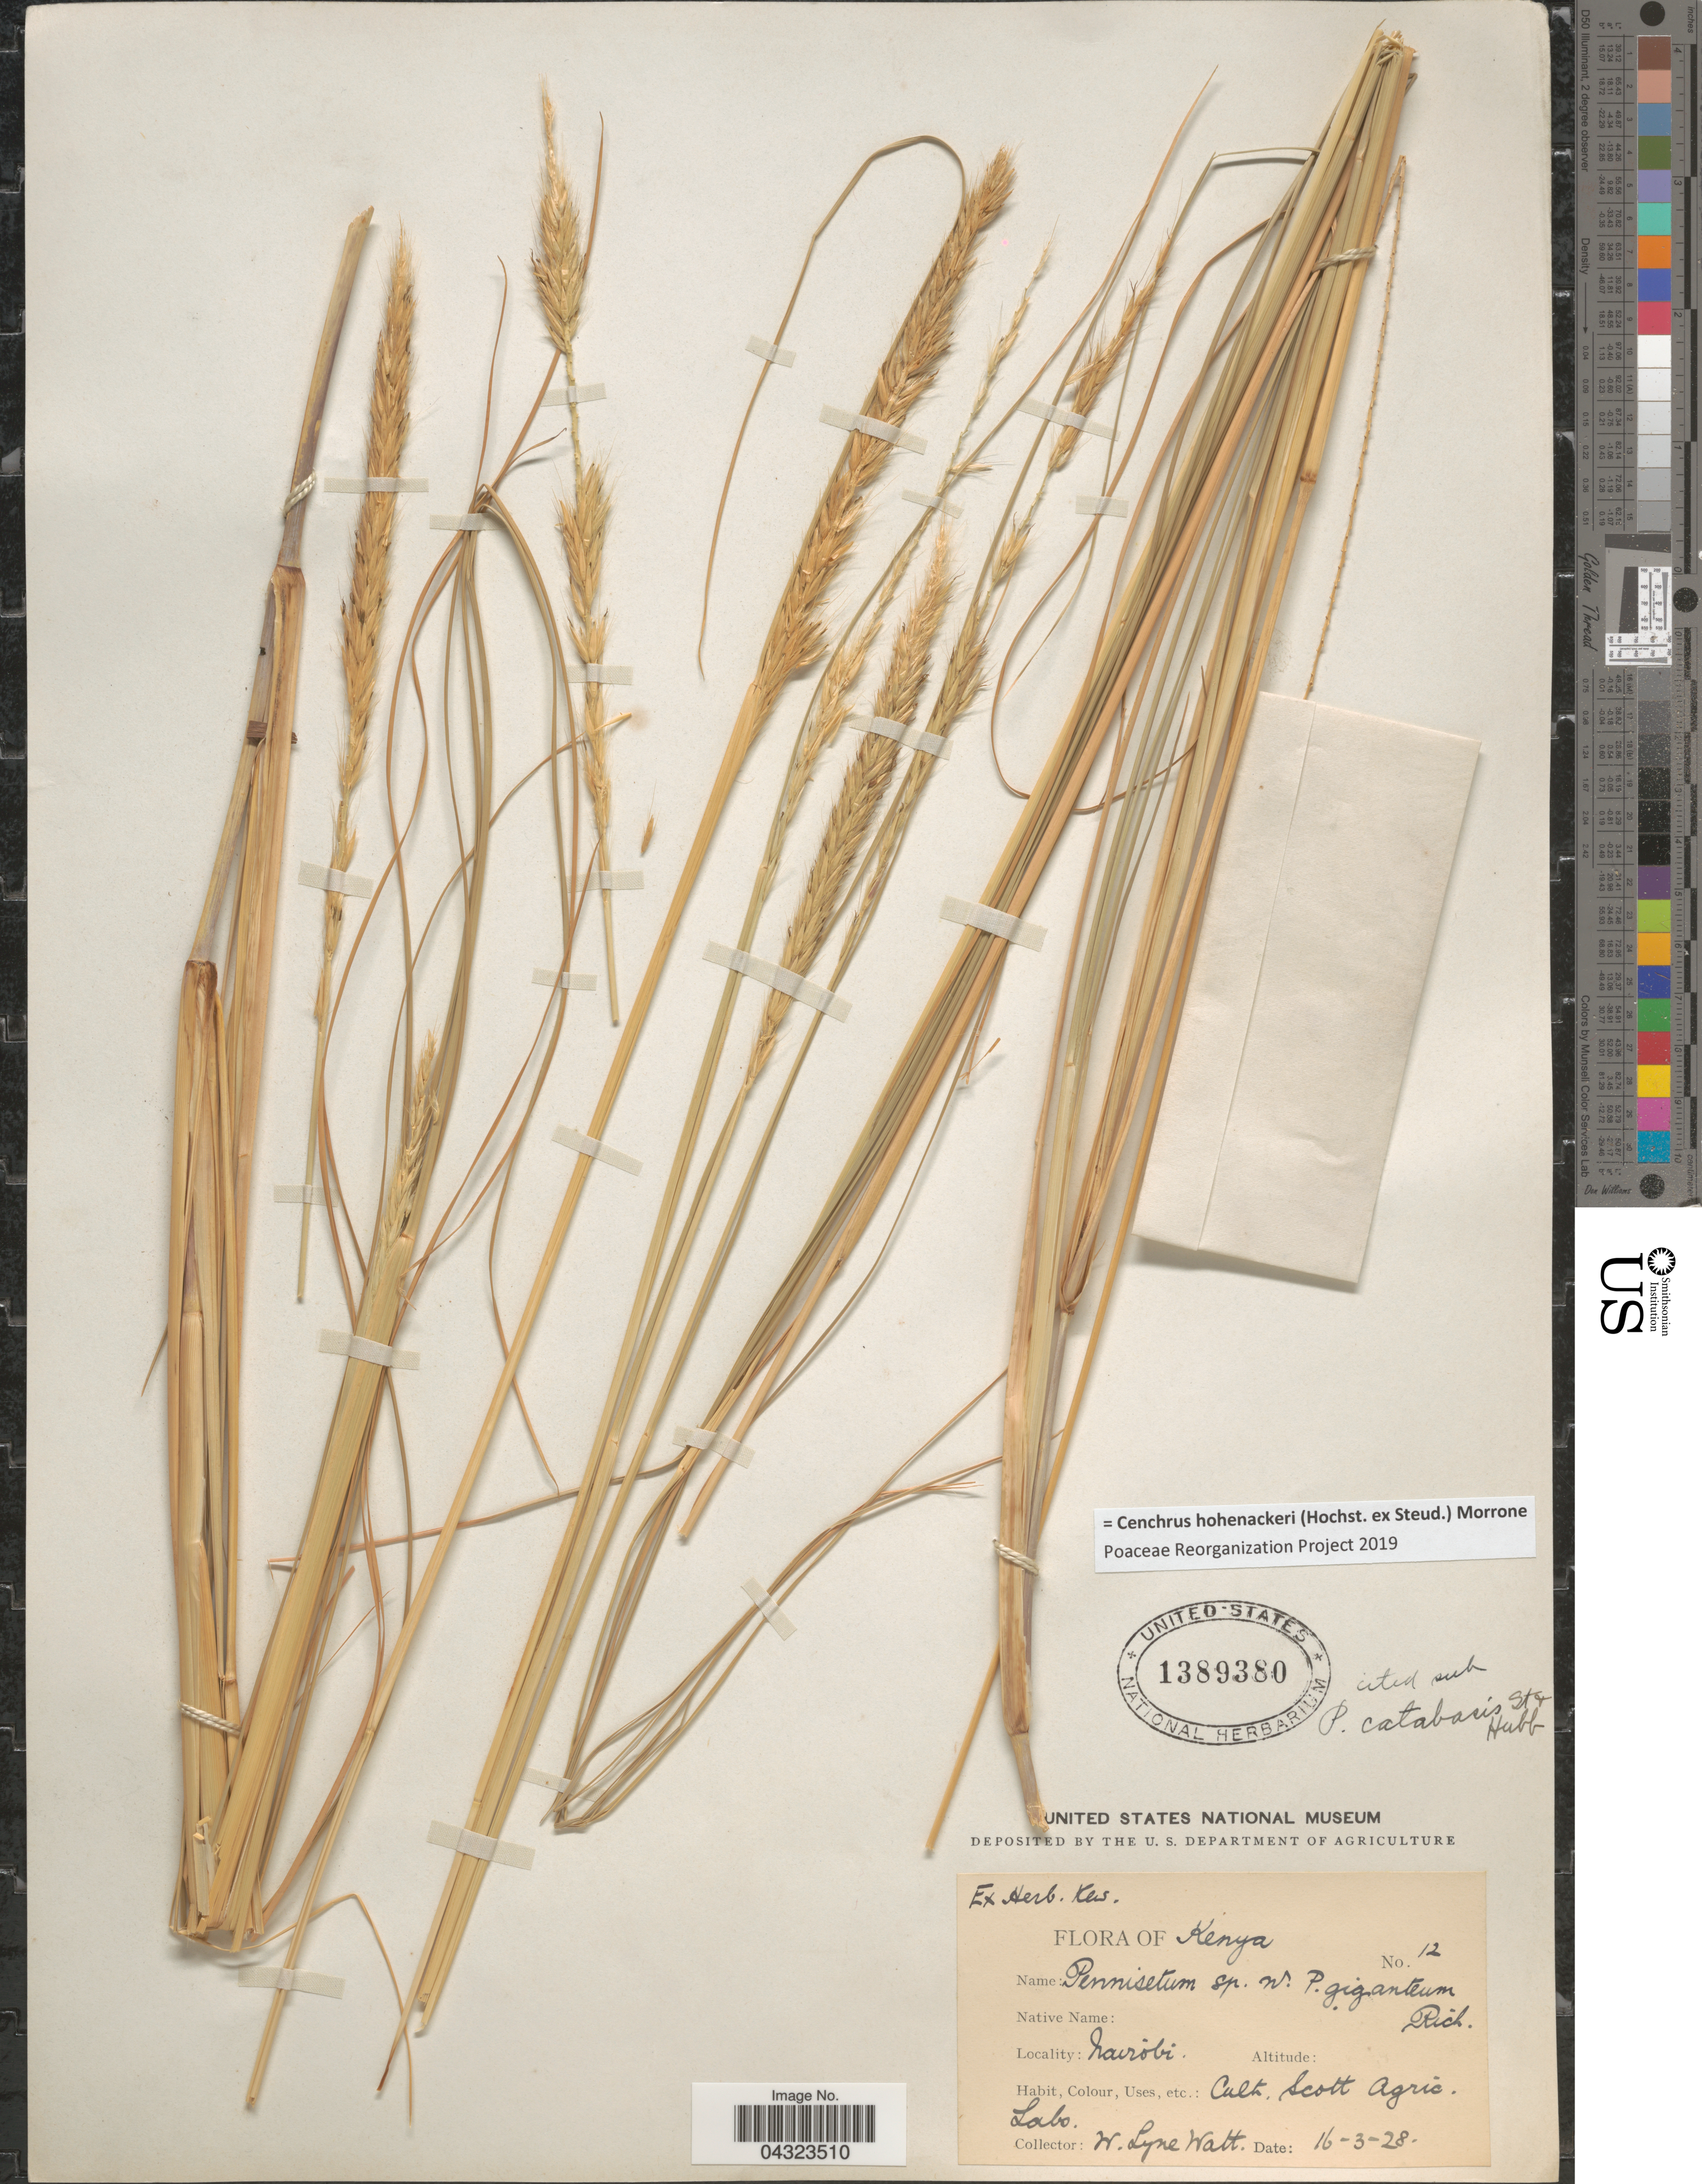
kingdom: Plantae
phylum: Tracheophyta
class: Liliopsida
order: Poales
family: Poaceae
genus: Cenchrus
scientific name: Cenchrus hohenackeri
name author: (Hochst. ex Steud.) Morrone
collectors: W. Lyne-Watt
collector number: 12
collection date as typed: Transcribed d/m/y: 16/3/28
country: Kenya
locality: Nairobi. Cult. Scott Agric. Labs.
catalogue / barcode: US 1389380